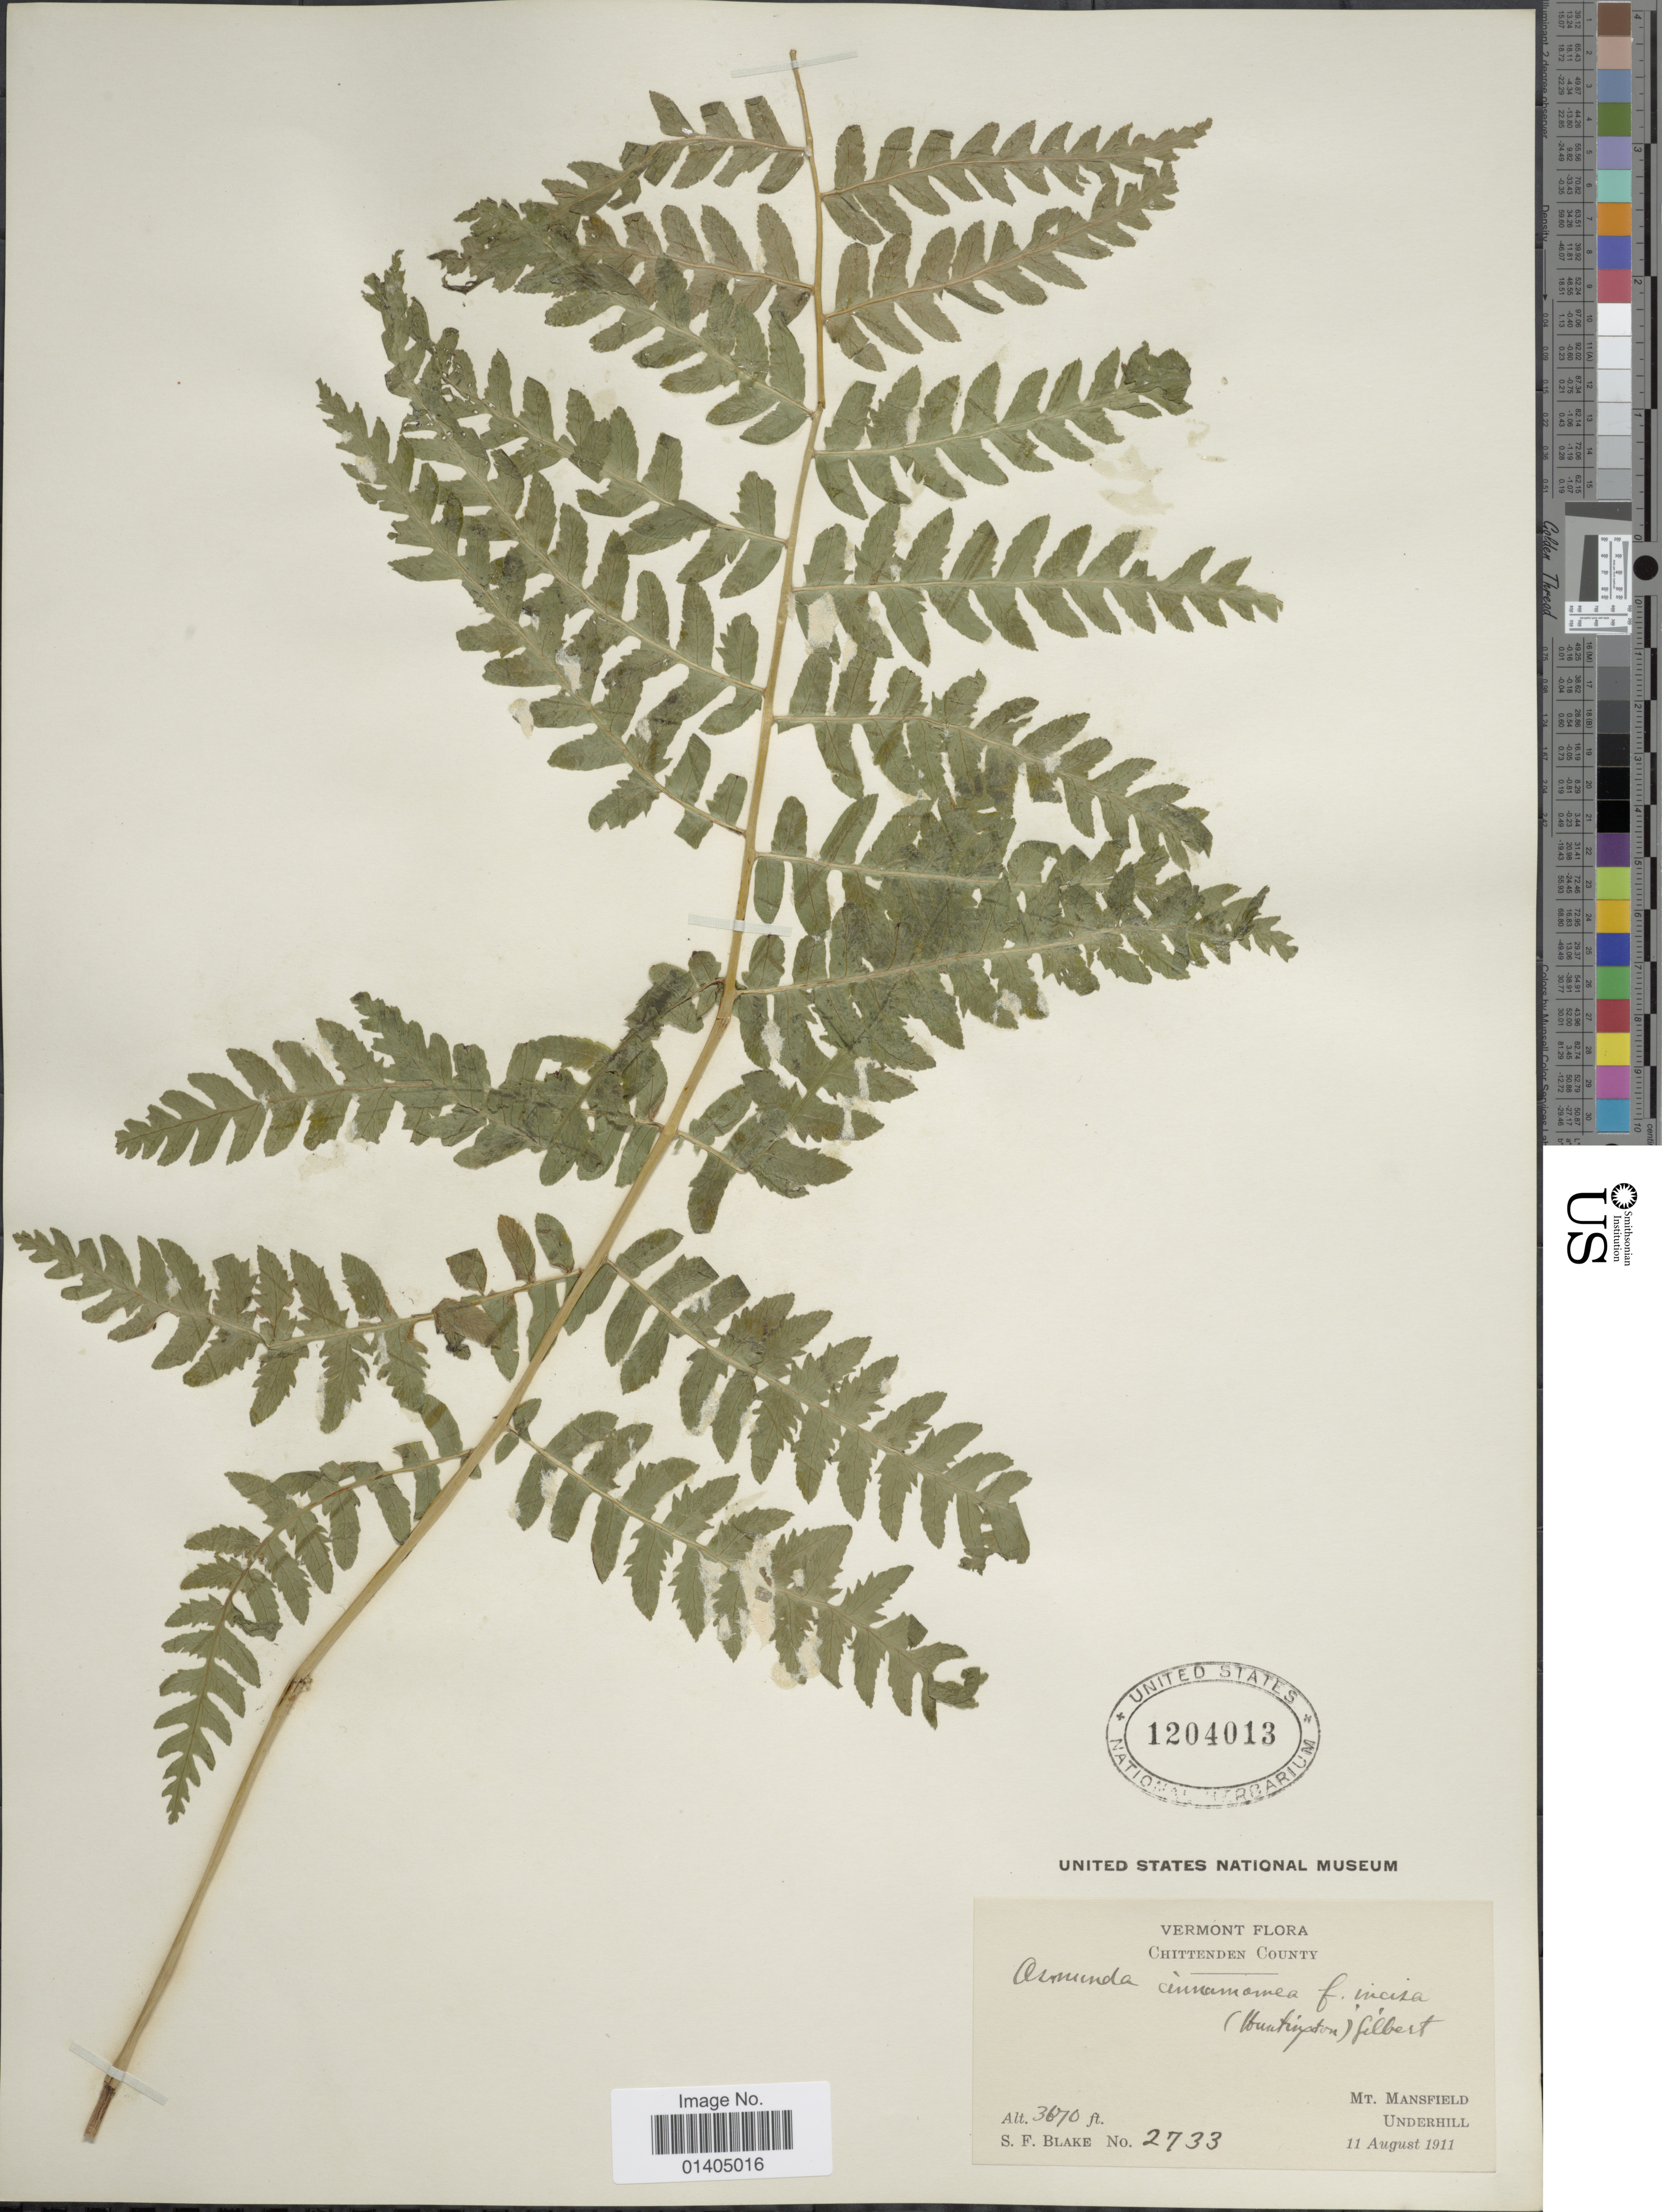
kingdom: Plantae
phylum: Tracheophyta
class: Polypodiopsida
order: Osmundales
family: Osmundaceae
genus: Osmundastrum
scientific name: Osmundastrum cinnamomeum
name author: (L.) C. Presl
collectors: S. Blake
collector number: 2733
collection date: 1911-08-11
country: United States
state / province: Vermont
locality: Chittenden County, Mt Mansfield, Underhill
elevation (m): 1119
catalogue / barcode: US 1204013